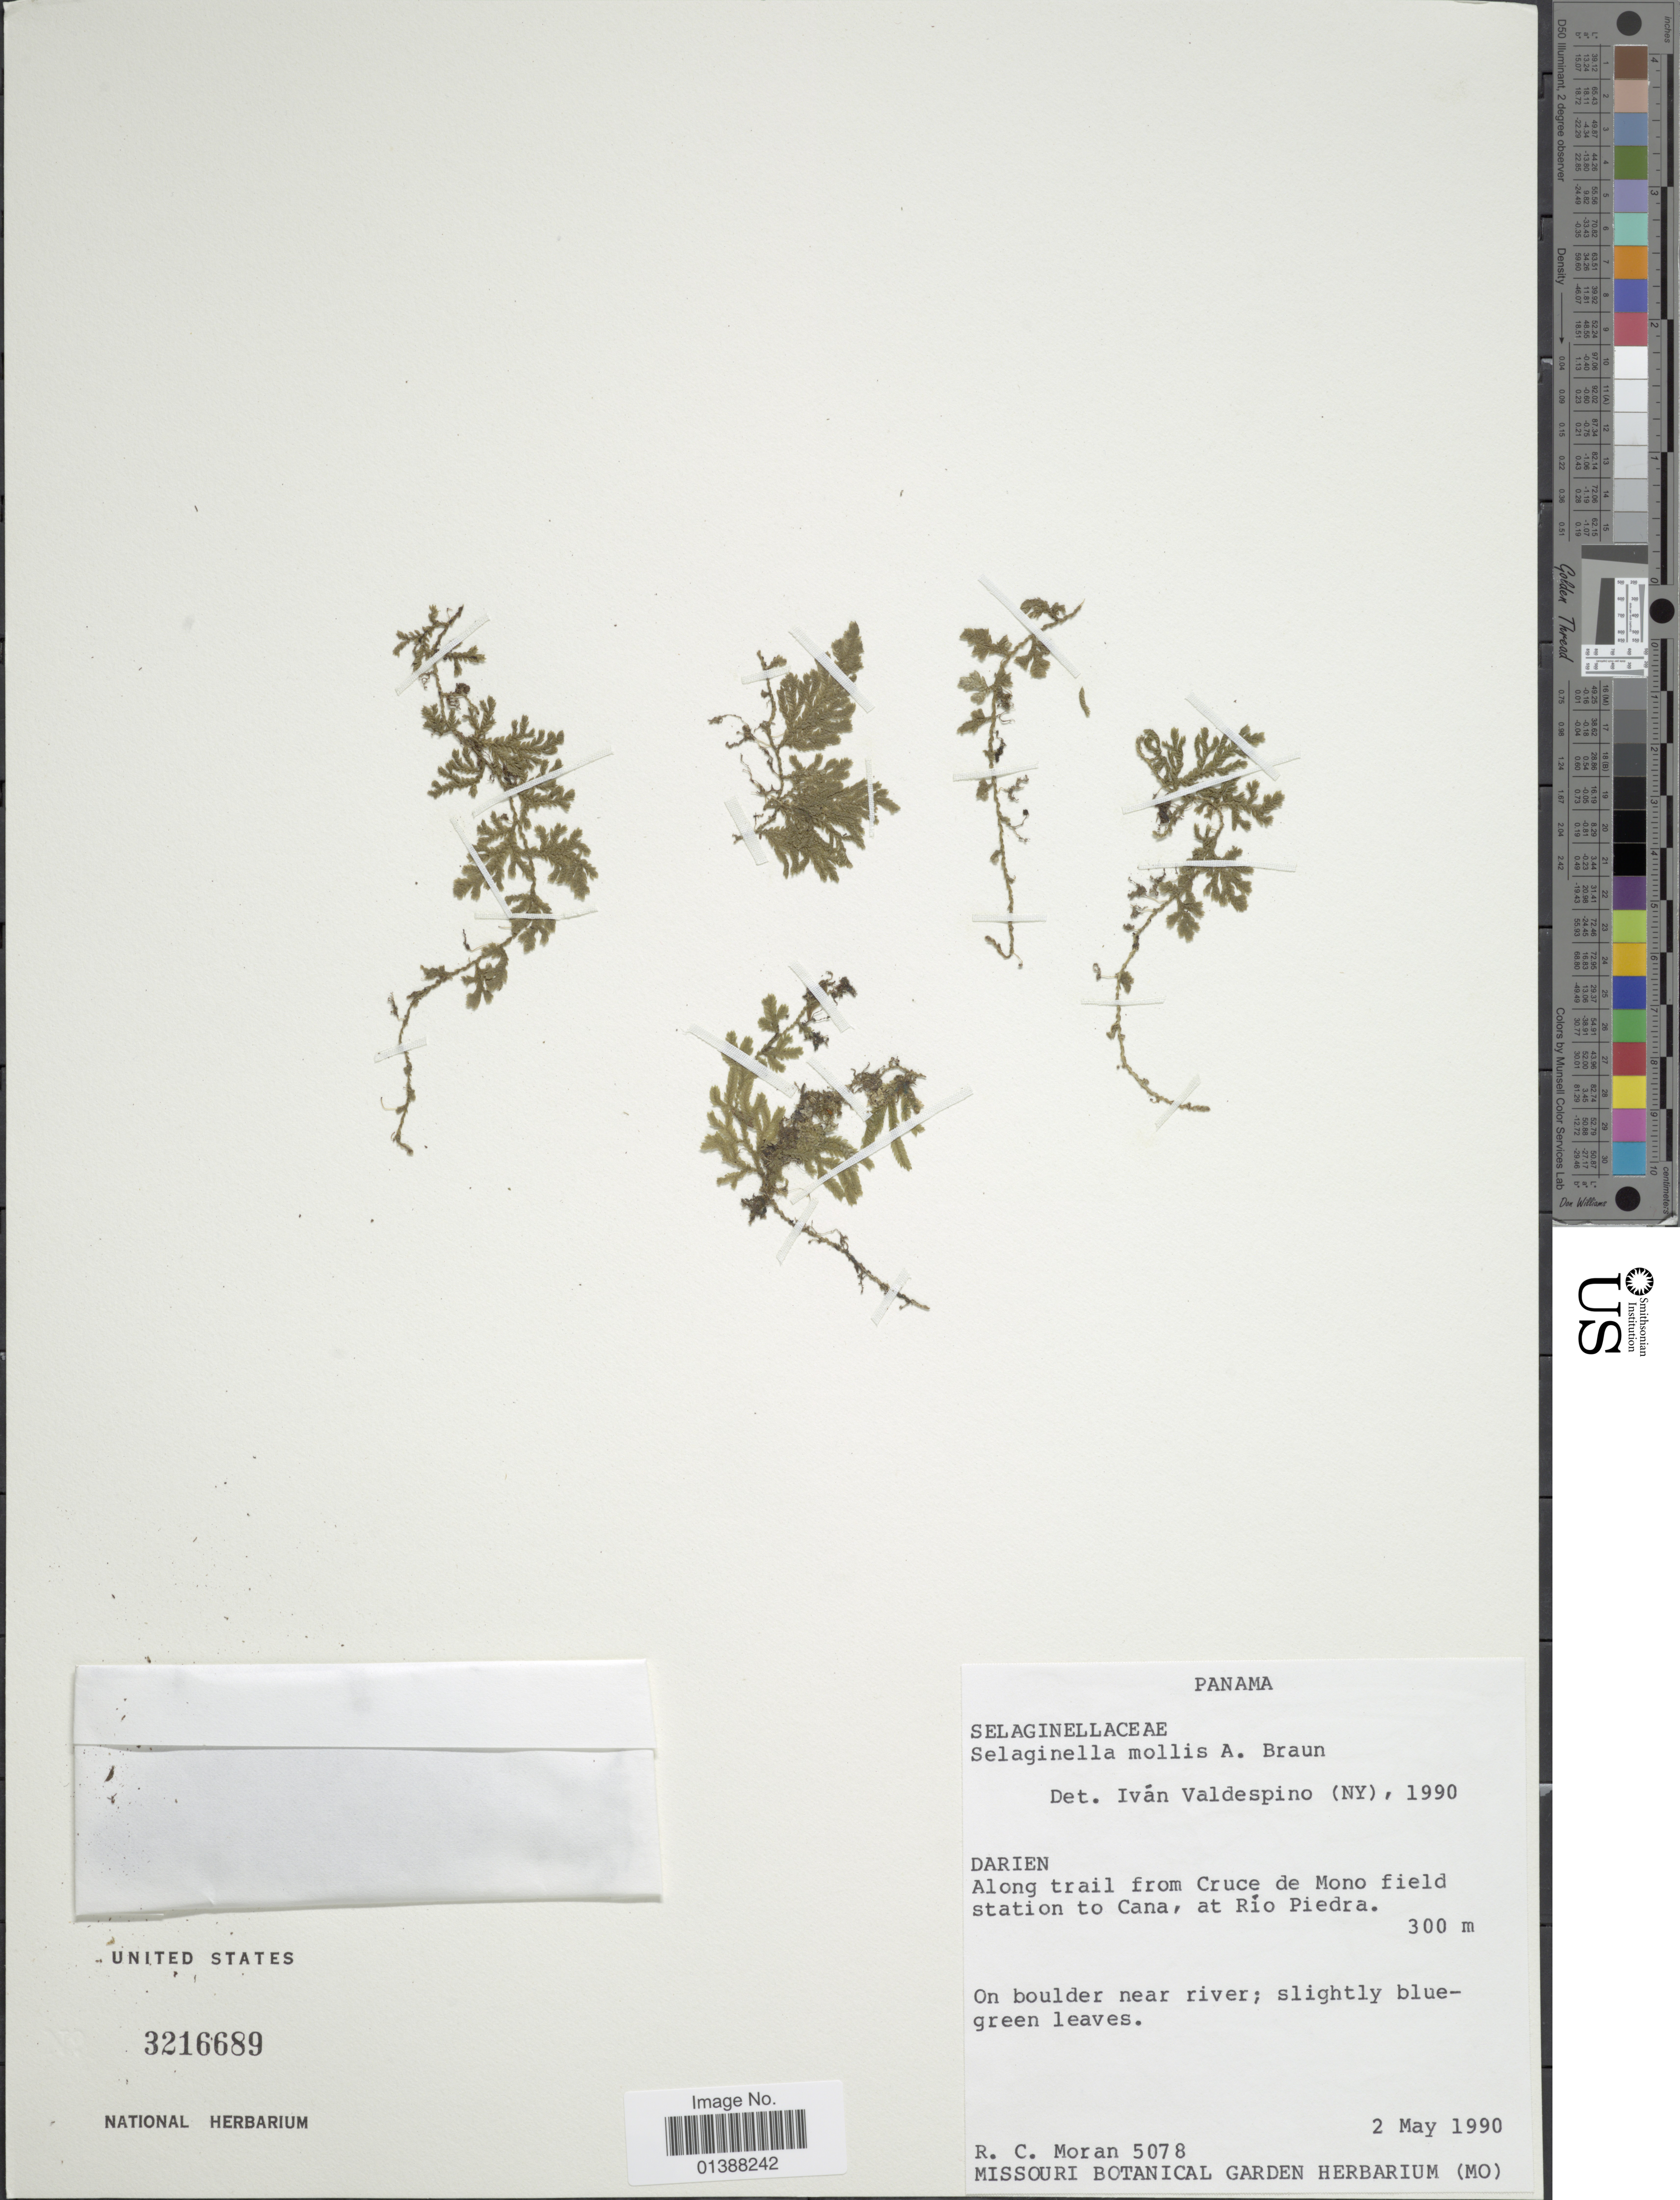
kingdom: Plantae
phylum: Tracheophyta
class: Lycopodiopsida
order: Selaginellales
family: Selaginellaceae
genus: Selaginella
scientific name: Selaginella mollis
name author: A. Braun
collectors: R. C. Moran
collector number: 5078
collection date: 1990-05-02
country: Panama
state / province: Darién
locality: Along trail from Cruce de Mono field station to Cana, at Río Piedra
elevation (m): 300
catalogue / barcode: US 3216689